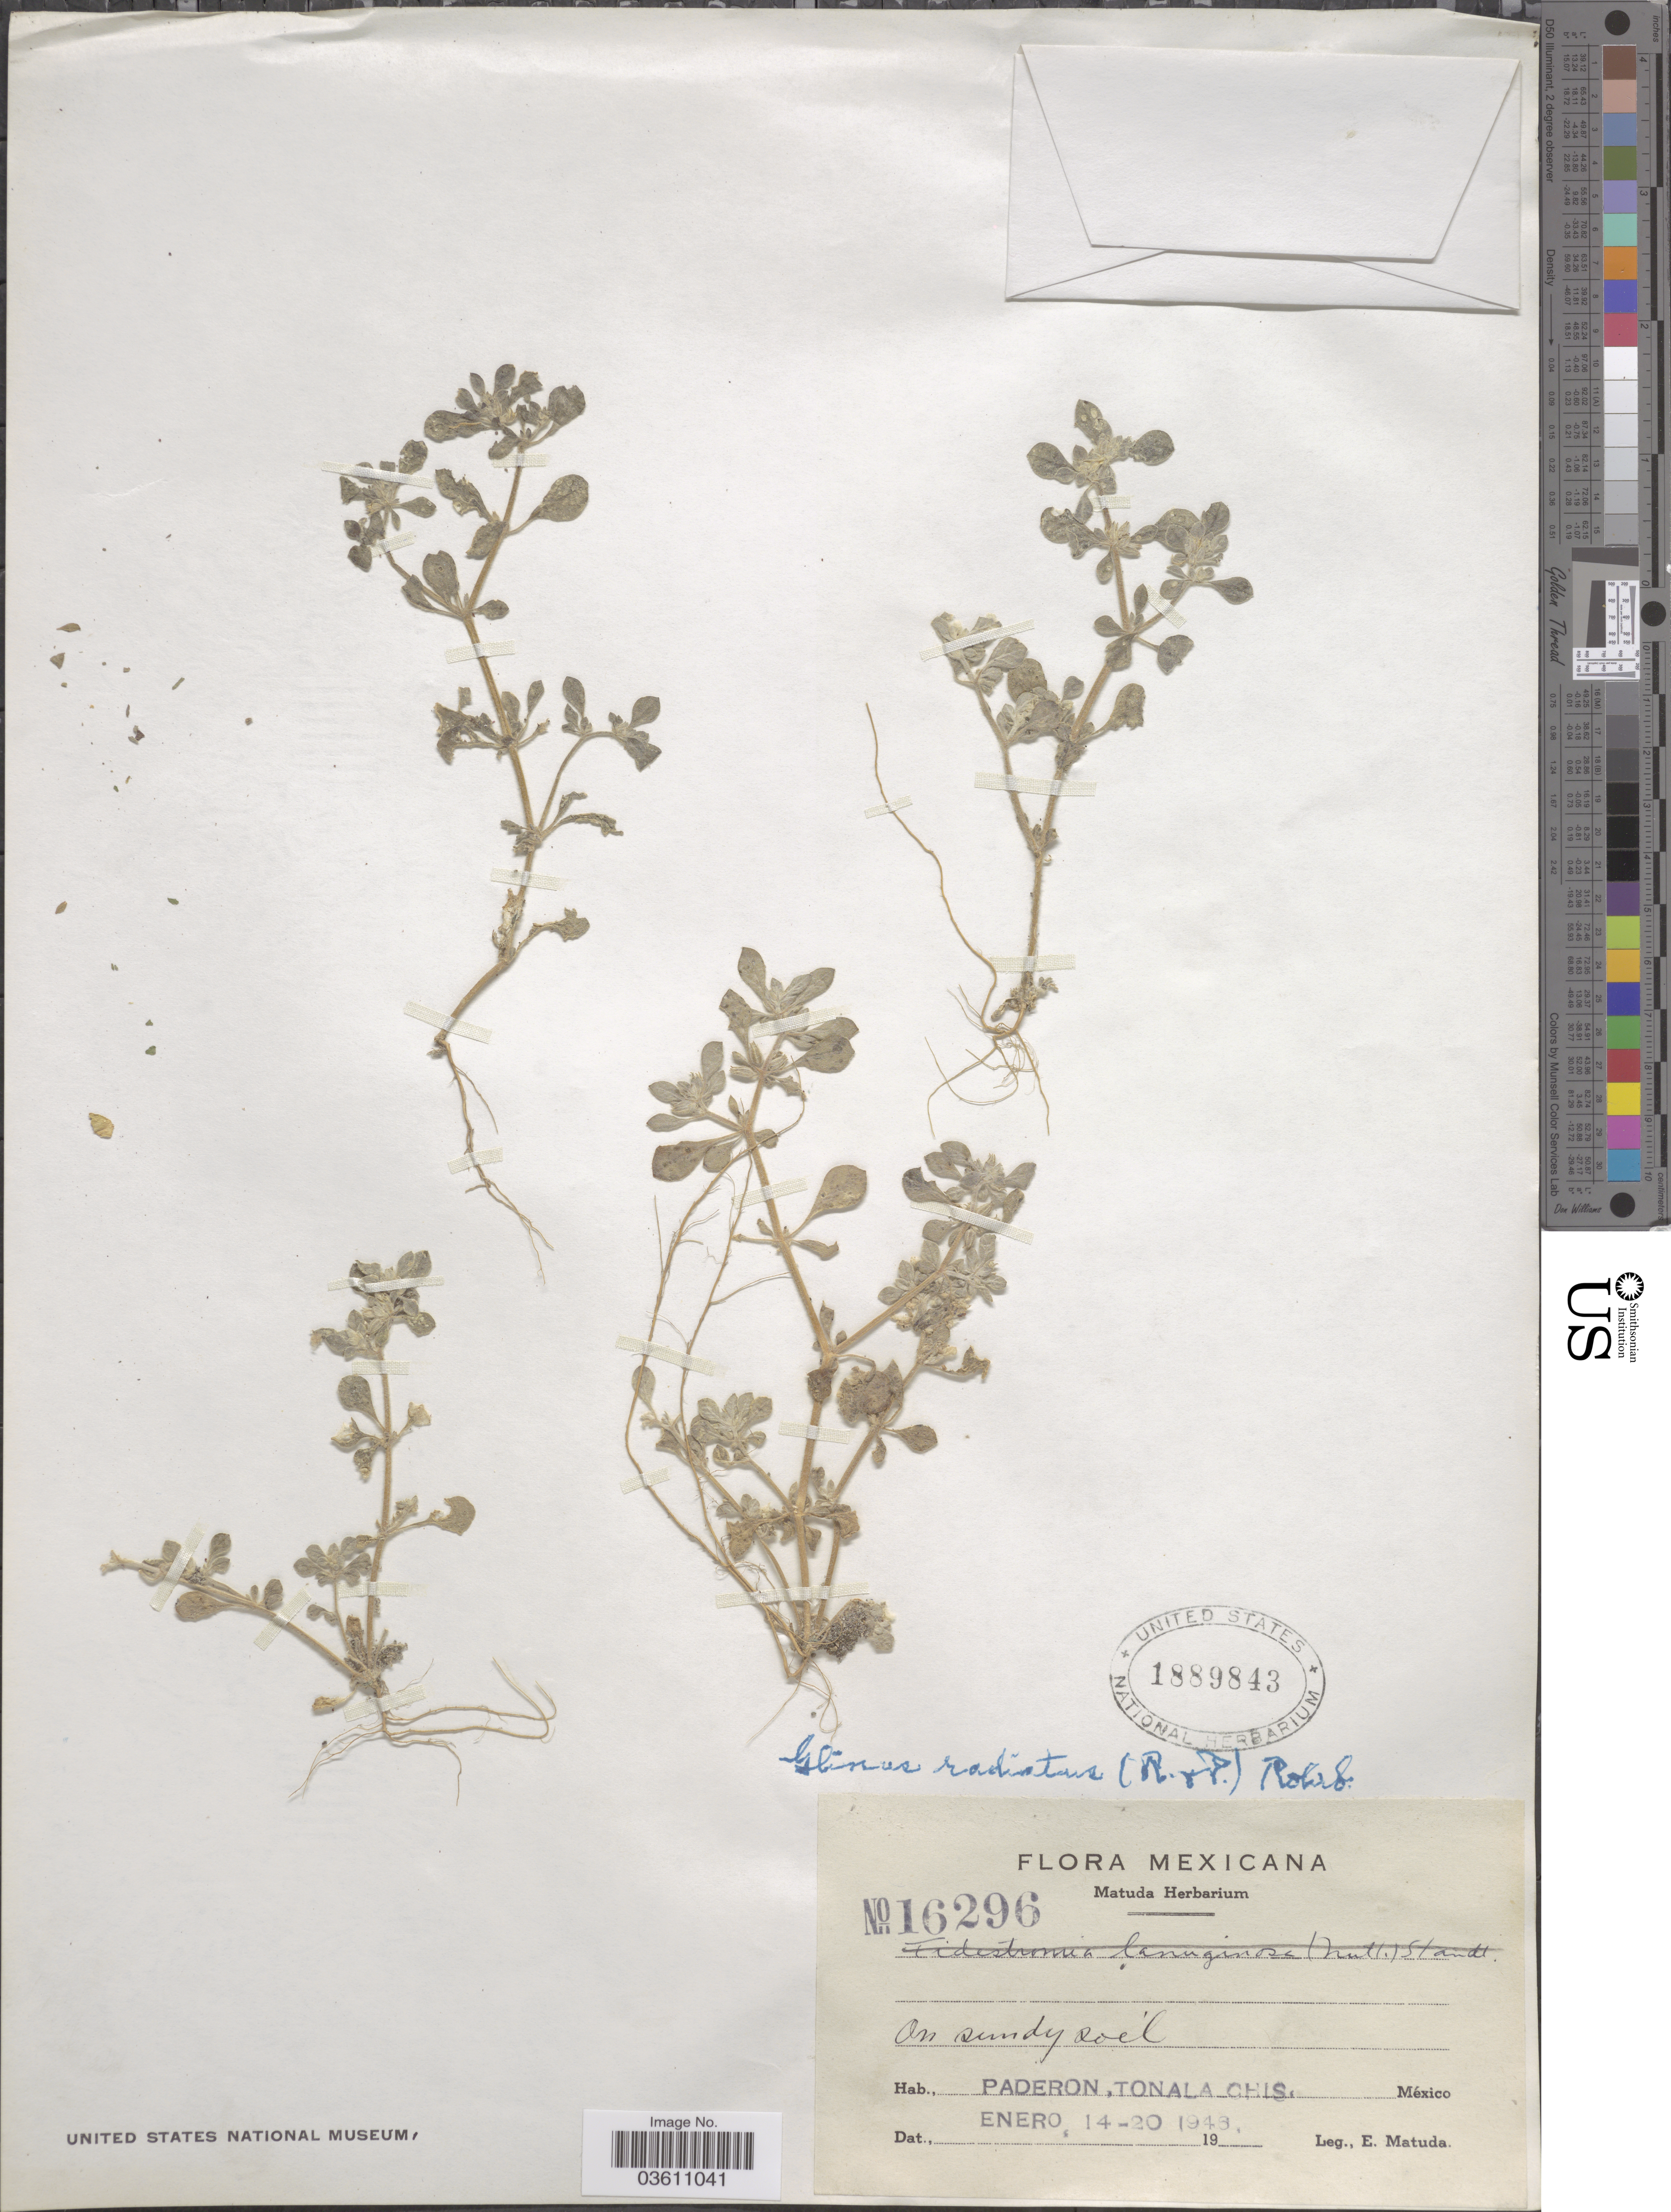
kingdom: Plantae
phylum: Tracheophyta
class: Magnoliopsida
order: Caryophyllales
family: Molluginaceae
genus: Glinus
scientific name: Glinus radiatus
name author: (Ruiz & Pav.) Rohrb.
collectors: E. Matuda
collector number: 16296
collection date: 1946-01-14/1946-01-20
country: Mexico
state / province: Chiapas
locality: Paderon, Tonala.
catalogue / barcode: US 1889843